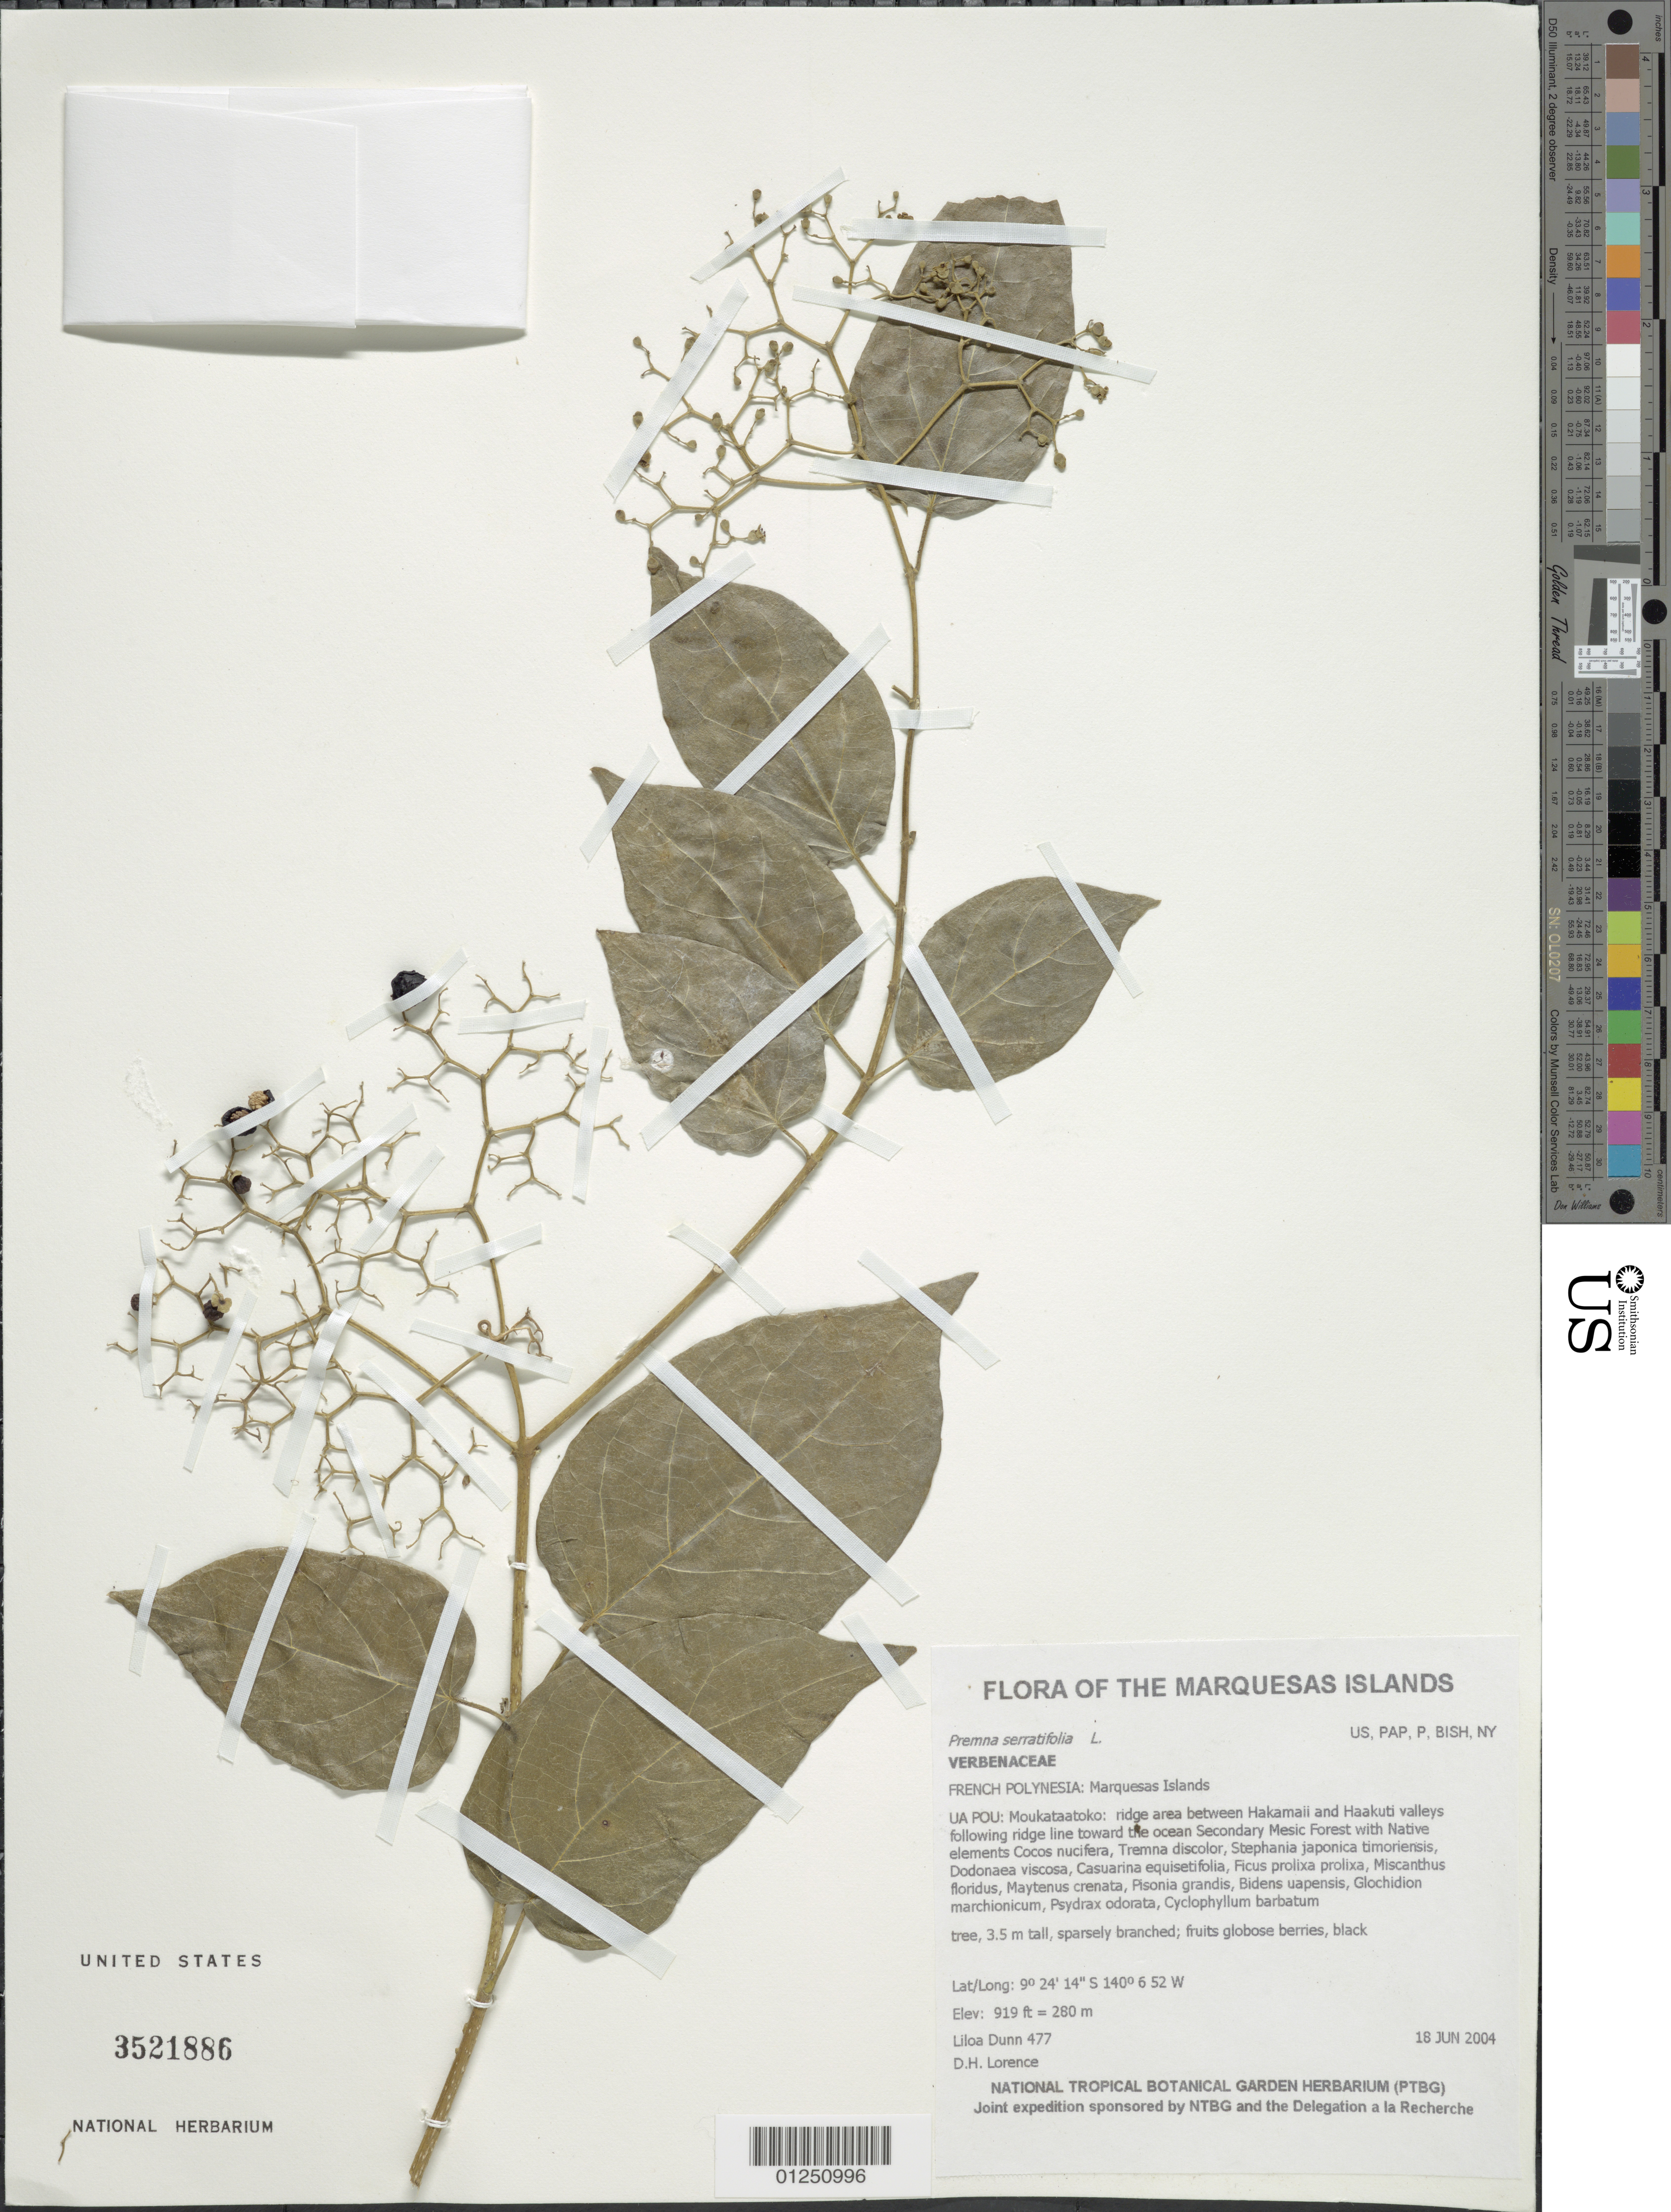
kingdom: Plantae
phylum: Tracheophyta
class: Magnoliopsida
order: Lamiales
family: Lamiaceae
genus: Premna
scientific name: Premna serratifolia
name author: L.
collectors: L. Dunn & D. Lorence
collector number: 477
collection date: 2004-06-18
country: French Polynesia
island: Ua Pou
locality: Moukataatoko: ridge area between Hakamaii and Haakuti valleys following ridge line toward the ocean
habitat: Secondary mesic forest with native elements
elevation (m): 280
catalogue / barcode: US 3521886